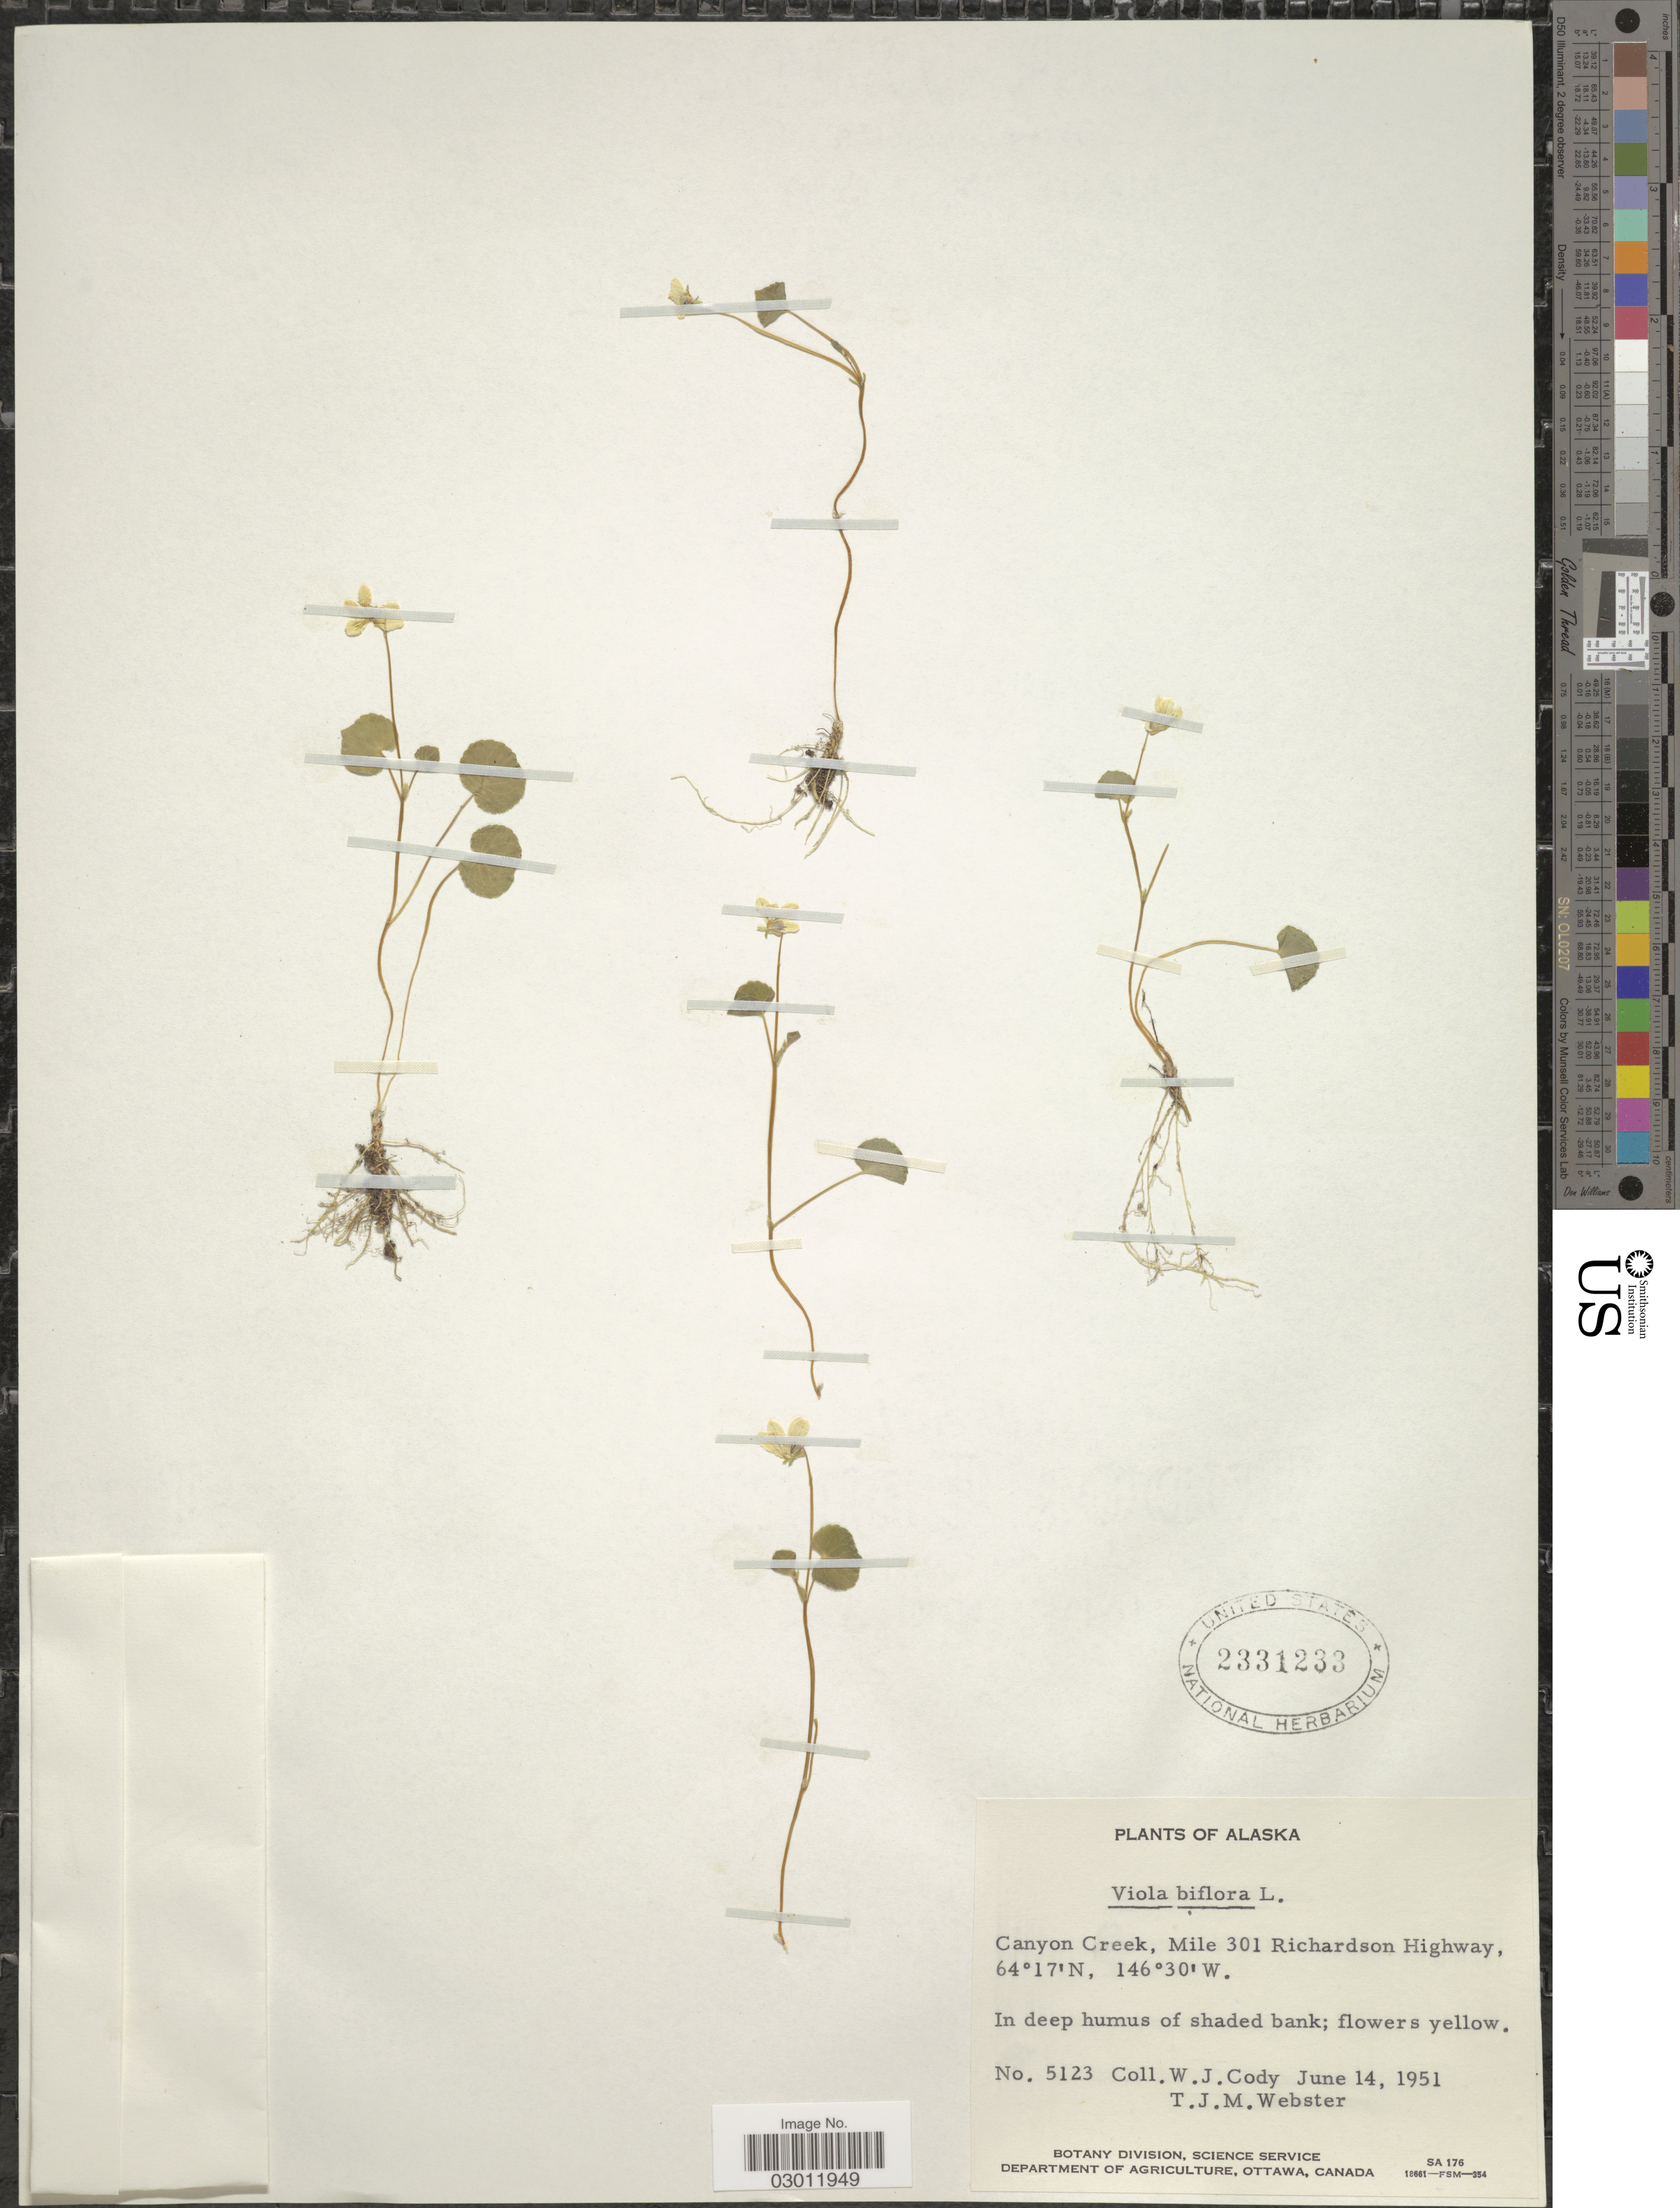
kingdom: Plantae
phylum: Tracheophyta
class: Magnoliopsida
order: Malpighiales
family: Violaceae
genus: Viola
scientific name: Viola biflora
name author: L.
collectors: W. Cody & T. J. Webster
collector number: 5123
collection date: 1951-06-14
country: United States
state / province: Alaska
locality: Canyon Creek, Mile 301 Richardson Highway.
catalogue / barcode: US 2331233